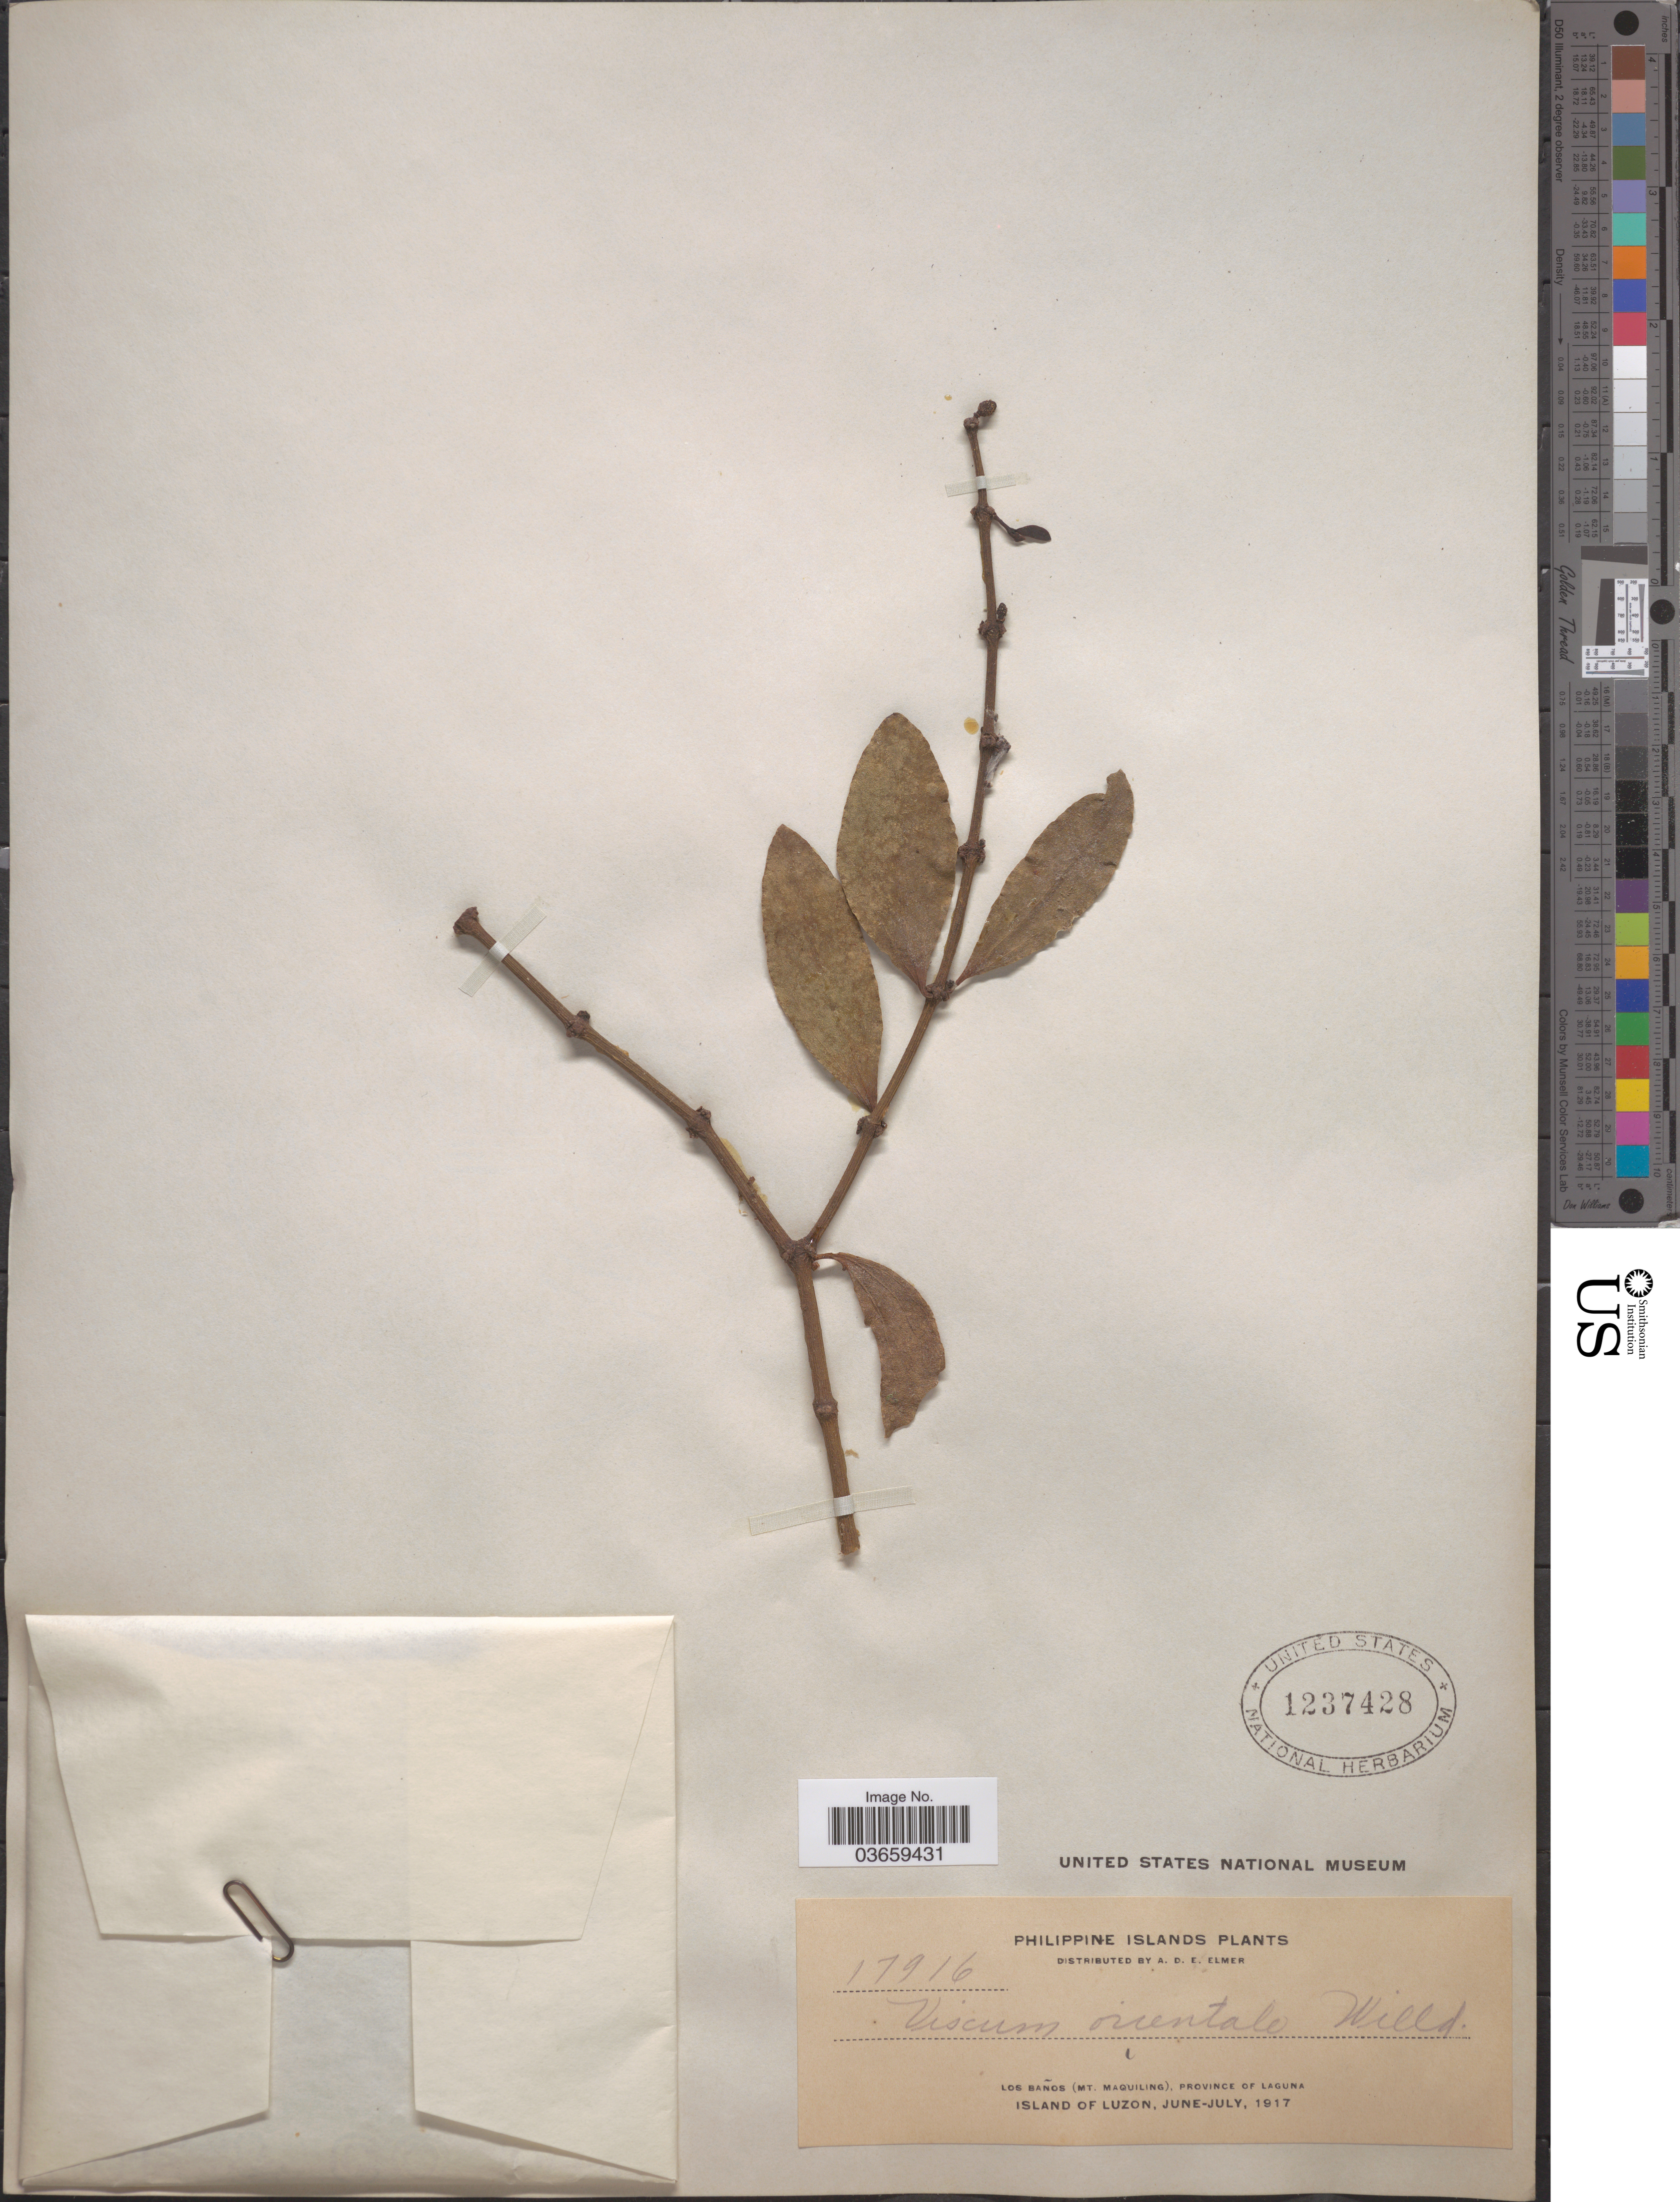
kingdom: Plantae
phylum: Tracheophyta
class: Magnoliopsida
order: Santalales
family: Viscaceae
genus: Viscum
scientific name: Viscum orientale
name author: DC.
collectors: A. D. E. Elmer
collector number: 17916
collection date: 1917-06/1917-07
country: Philippines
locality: Philippine Islands. Los Baños (Mt. Maquiling), province of Laguna. Island of Luzon.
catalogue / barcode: US 1237428